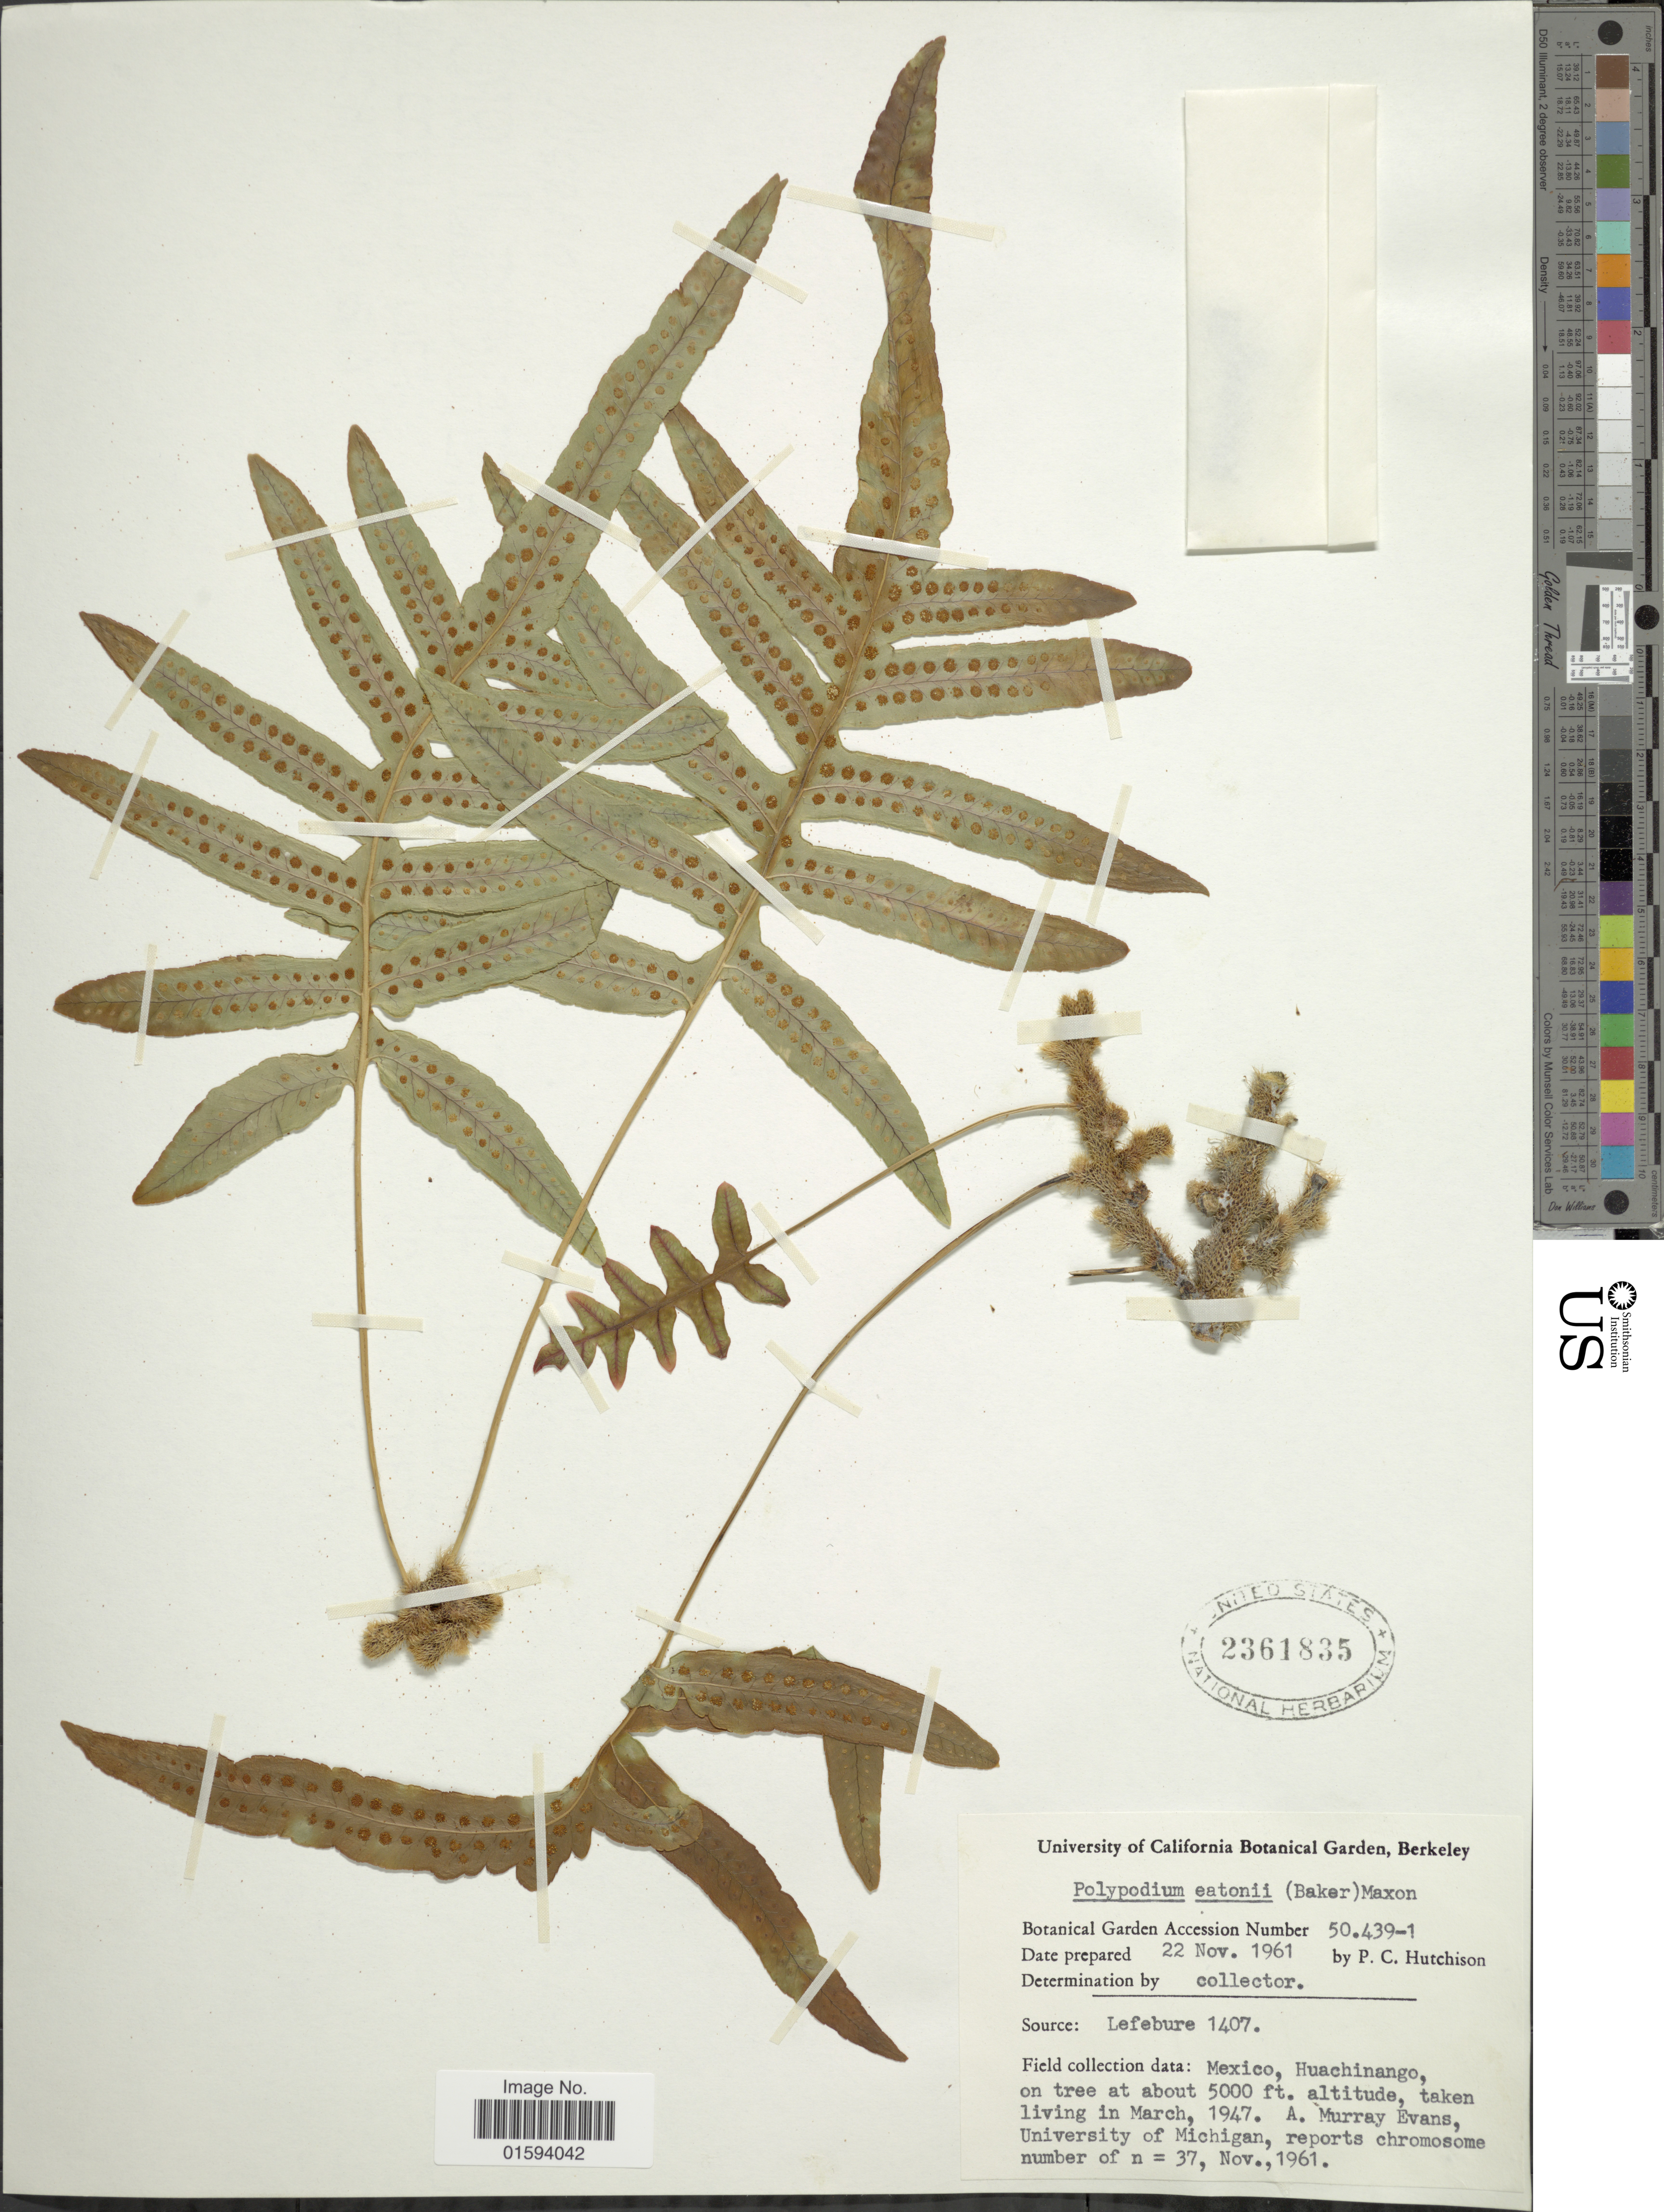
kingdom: Plantae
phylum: Tracheophyta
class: Polypodiopsida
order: Polypodiales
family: Polypodiaceae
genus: Polypodium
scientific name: Polypodium eatonii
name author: Baker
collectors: P. C. Hutchison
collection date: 1961-11-22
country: United States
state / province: California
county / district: Alameda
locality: University of California Botanical Garden, Berkeley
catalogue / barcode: US 2361835